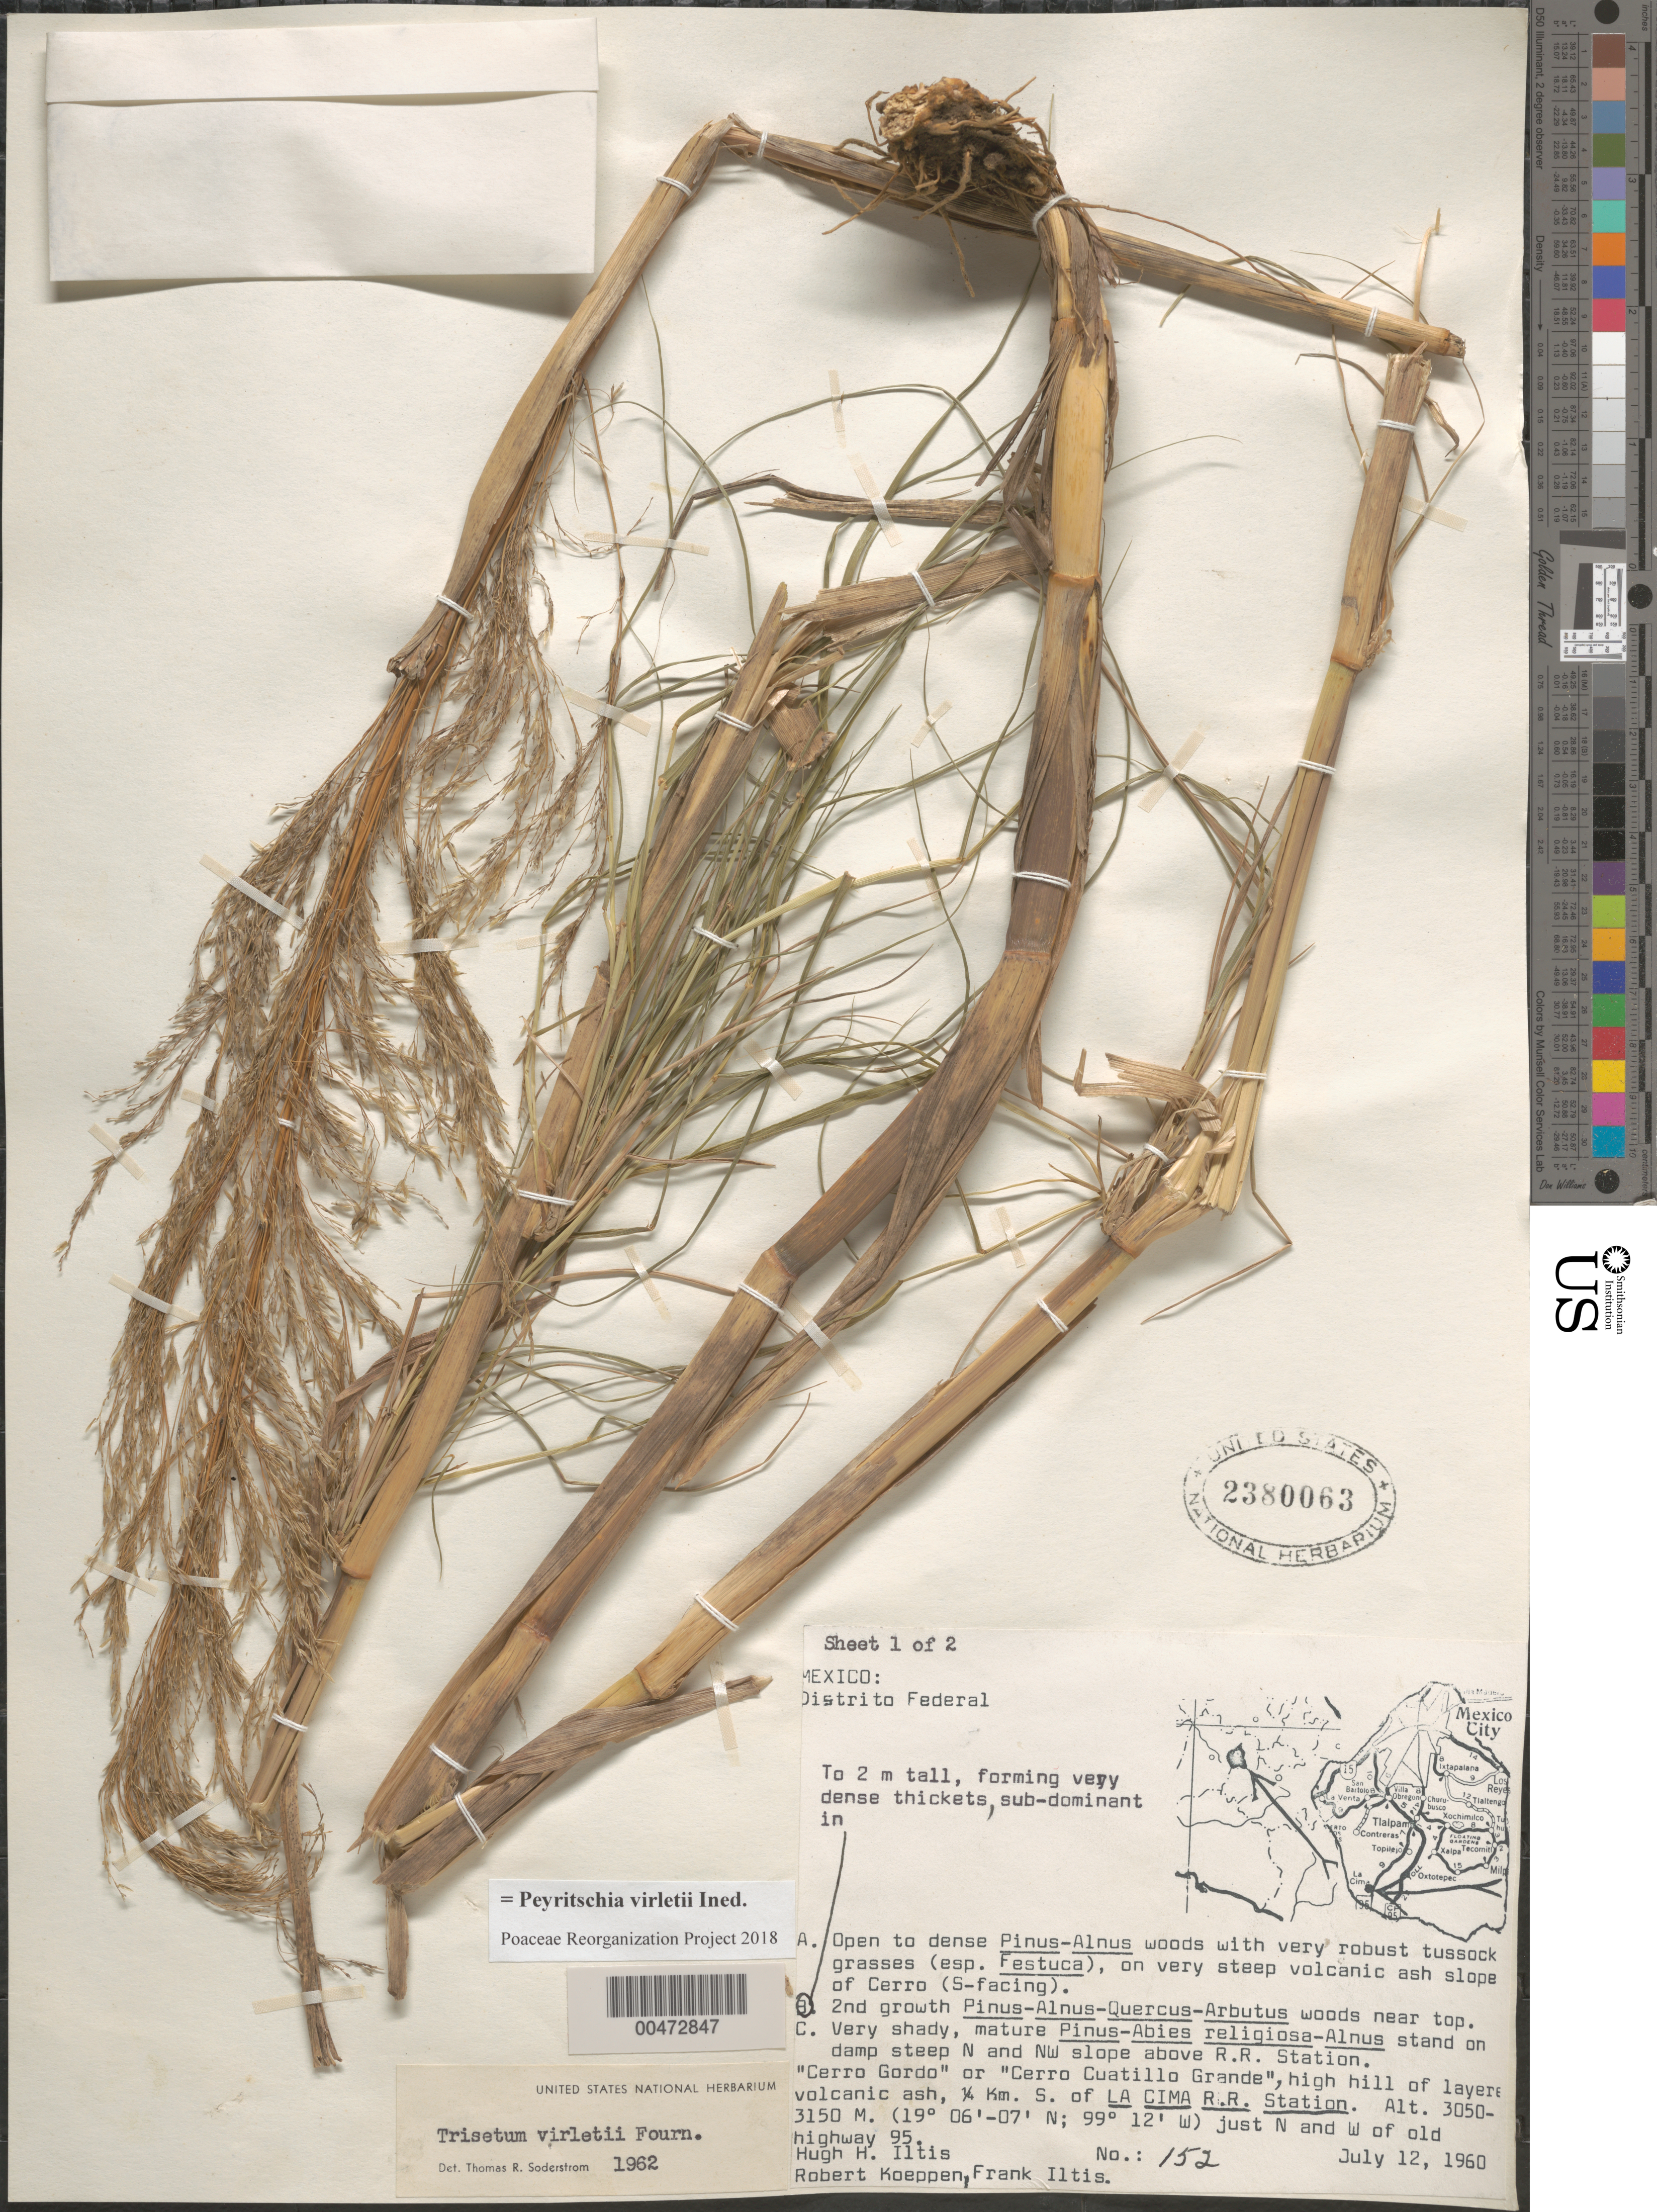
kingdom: Plantae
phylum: Tracheophyta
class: Liliopsida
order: Poales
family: Poaceae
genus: Peyritschia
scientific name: Peyritschia virletii ined.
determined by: Poaceae Reorganization Project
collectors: H. H. Iltis, R. C. Koeppen & F. S. Iltis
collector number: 152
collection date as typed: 12 Jul 1960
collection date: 1960-07-12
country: Mexico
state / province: Distrito Federal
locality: Cerro Gordo or Cerro Cuatillo Grande, 0.25 km S of La Cima R.R. Station, just NW of old hwy 95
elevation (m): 3050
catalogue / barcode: US 2380063